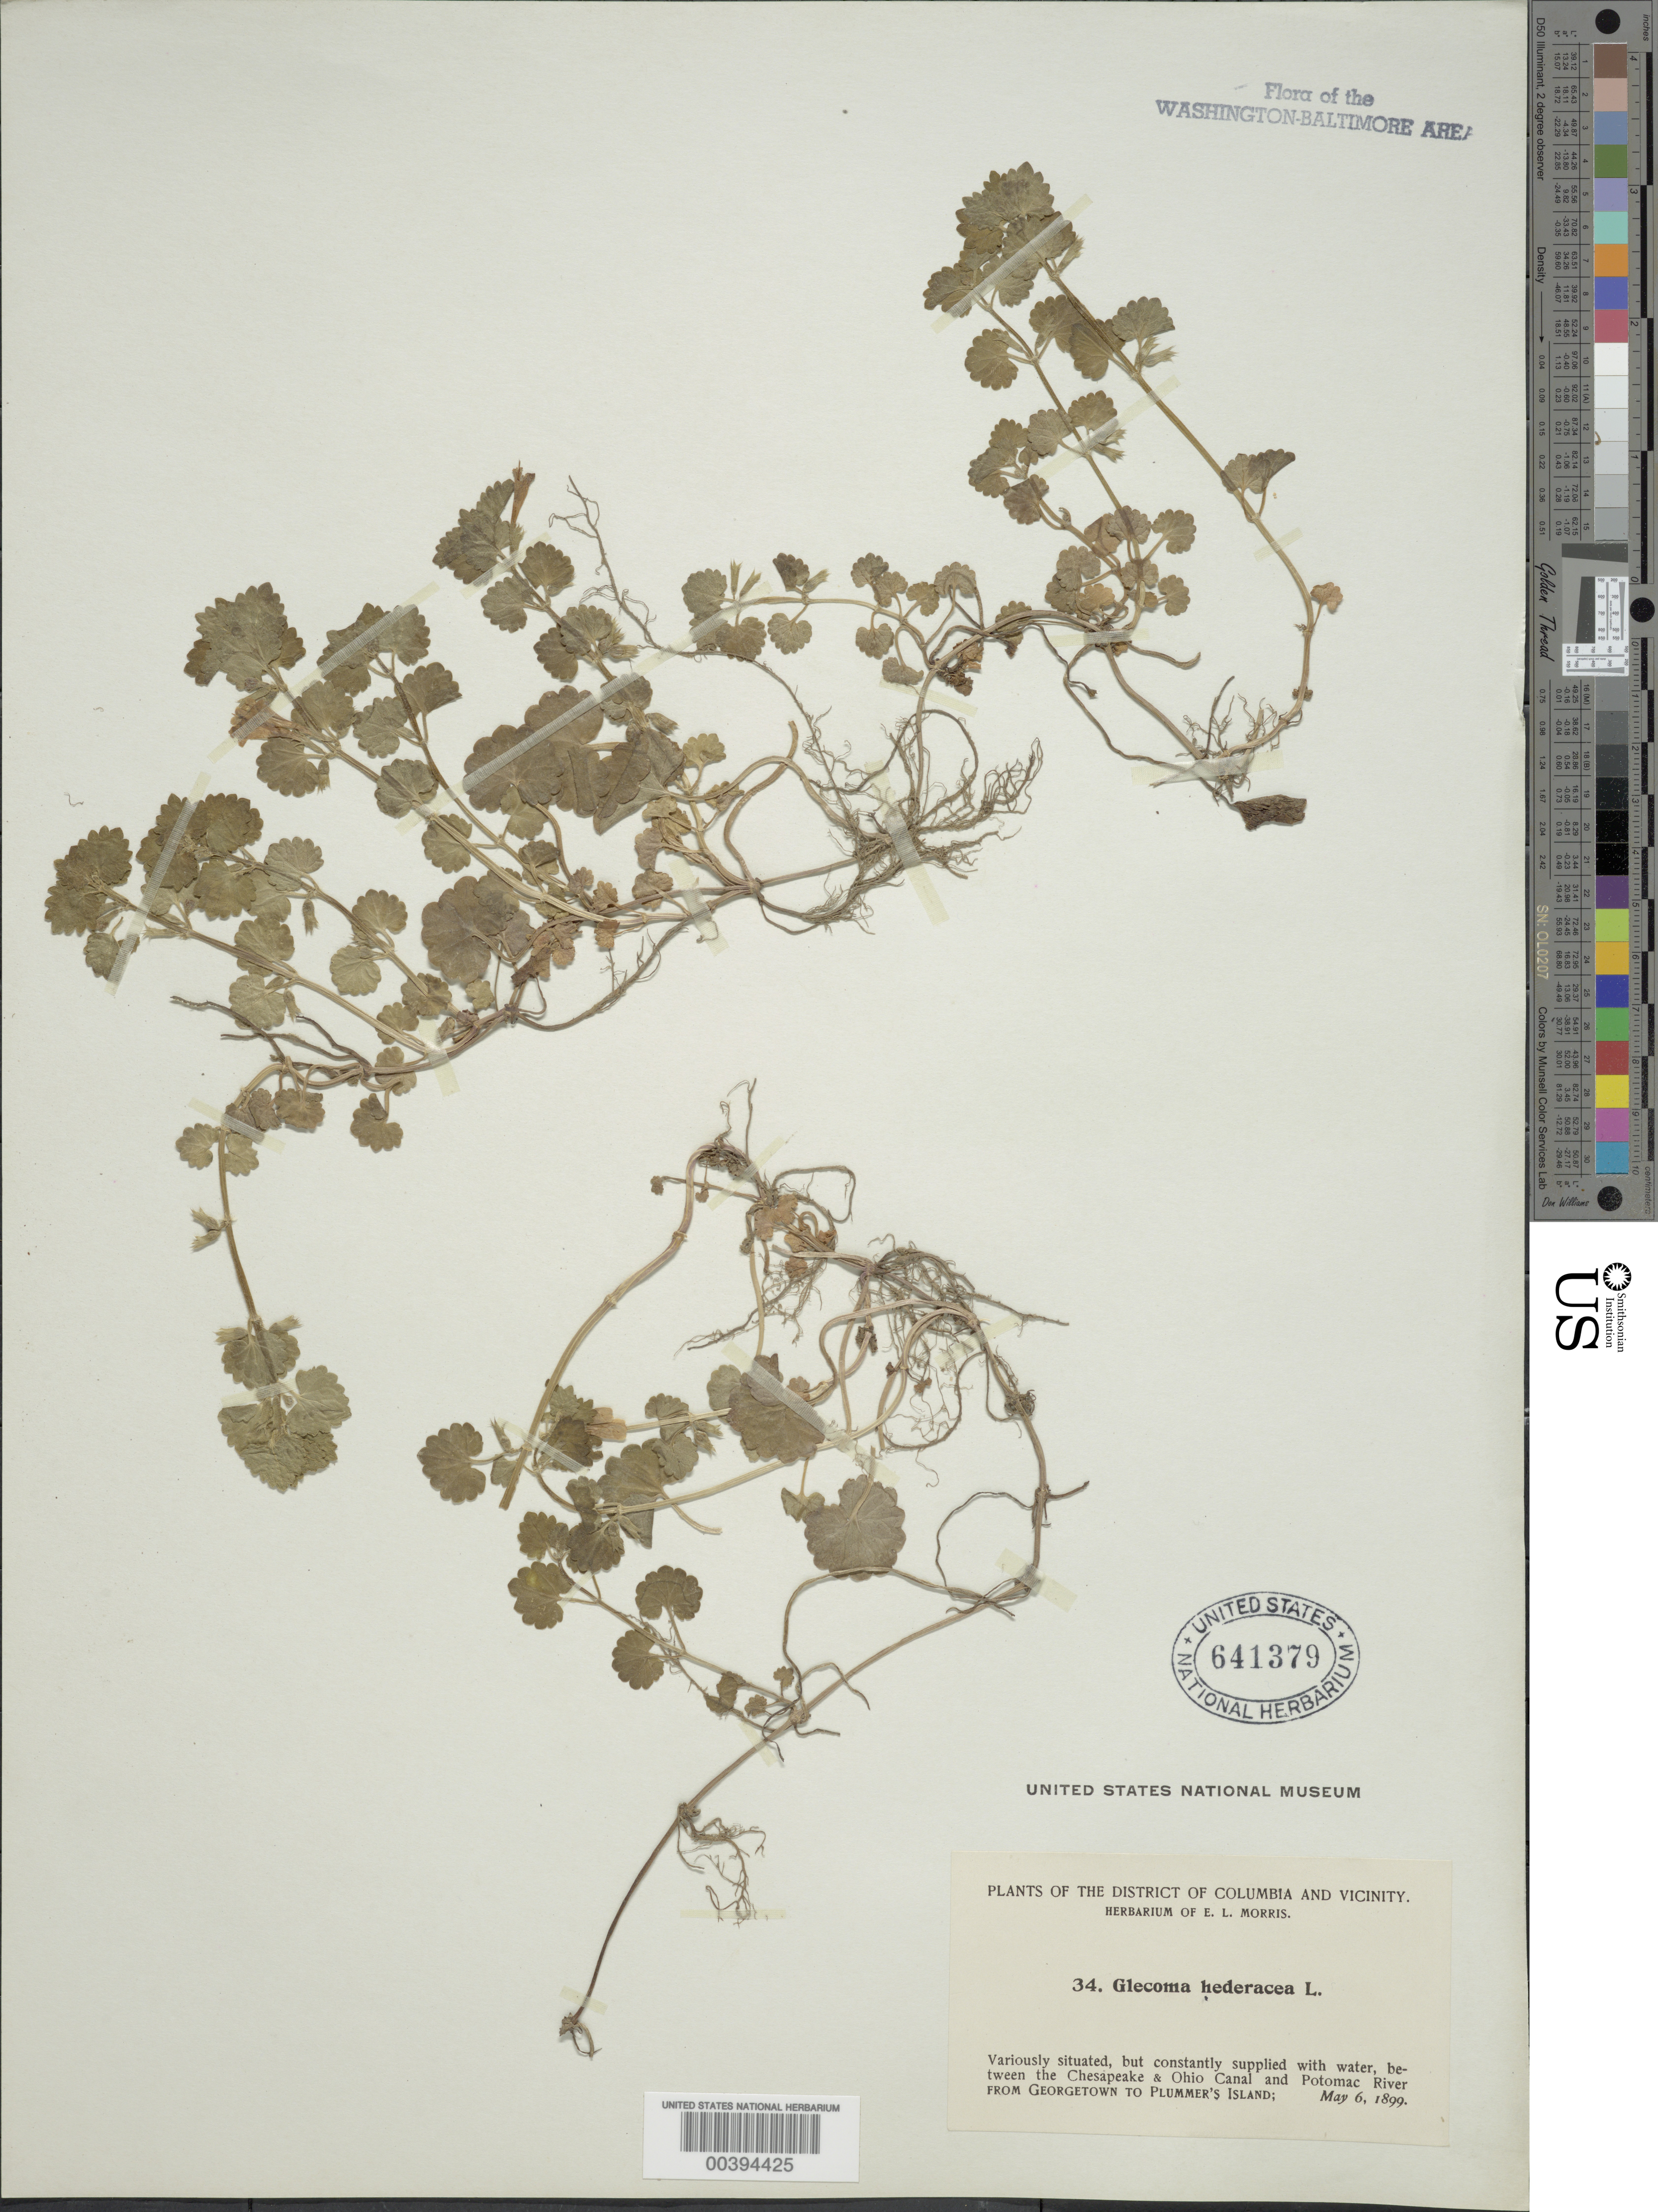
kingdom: Plantae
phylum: Tracheophyta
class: Magnoliopsida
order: Lamiales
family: Lamiaceae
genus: Glechoma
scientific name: Glechoma hederacea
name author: L.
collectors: E. L. Morris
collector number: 34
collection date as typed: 06 May 1899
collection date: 1899-05-06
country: United States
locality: From Georgetown to Plummers Island on River Banks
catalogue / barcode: US 641379